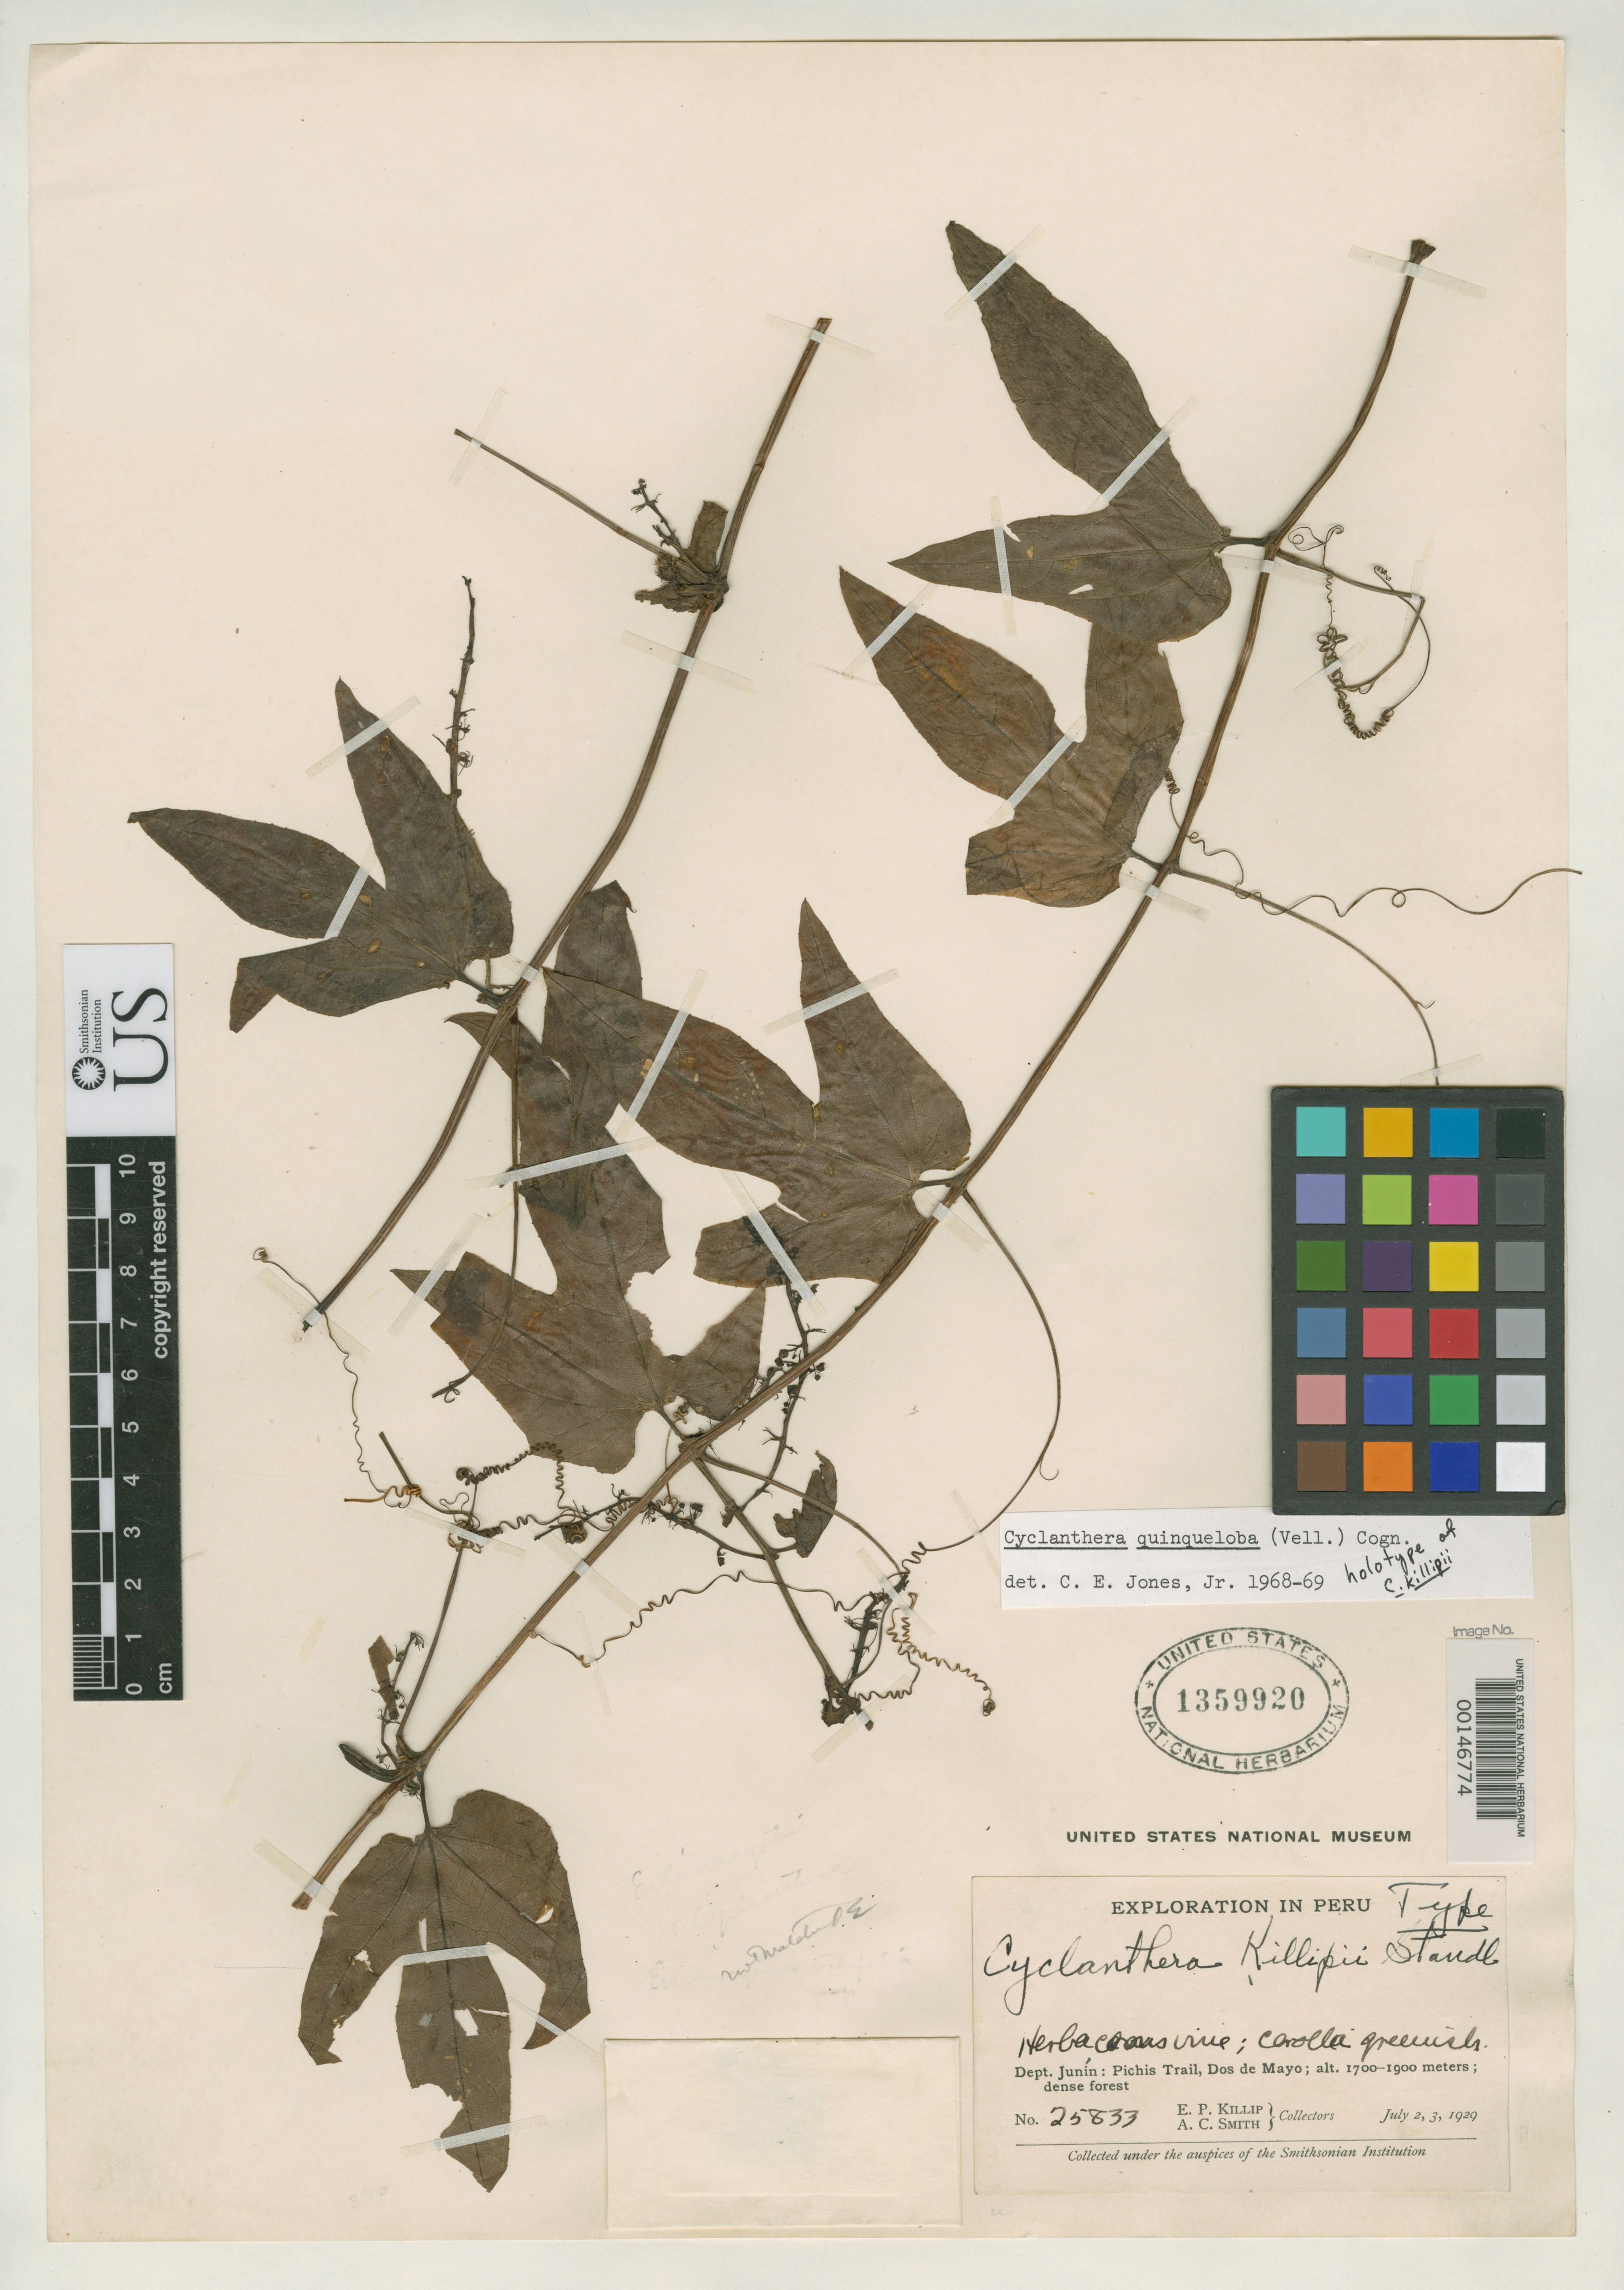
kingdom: Plantae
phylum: Tracheophyta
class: Magnoliopsida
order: Cucurbitales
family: Cucurbitaceae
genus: Cyclanthera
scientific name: Cyclanthera killipii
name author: Standl. in J.F. Macbr.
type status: Holotype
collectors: E. P. Killip & A. C. Smith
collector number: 25833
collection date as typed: Jul 1929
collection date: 1929-07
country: Peru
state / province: Junín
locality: Dos de Mayo, Pichis Trail.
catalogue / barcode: US 1359920